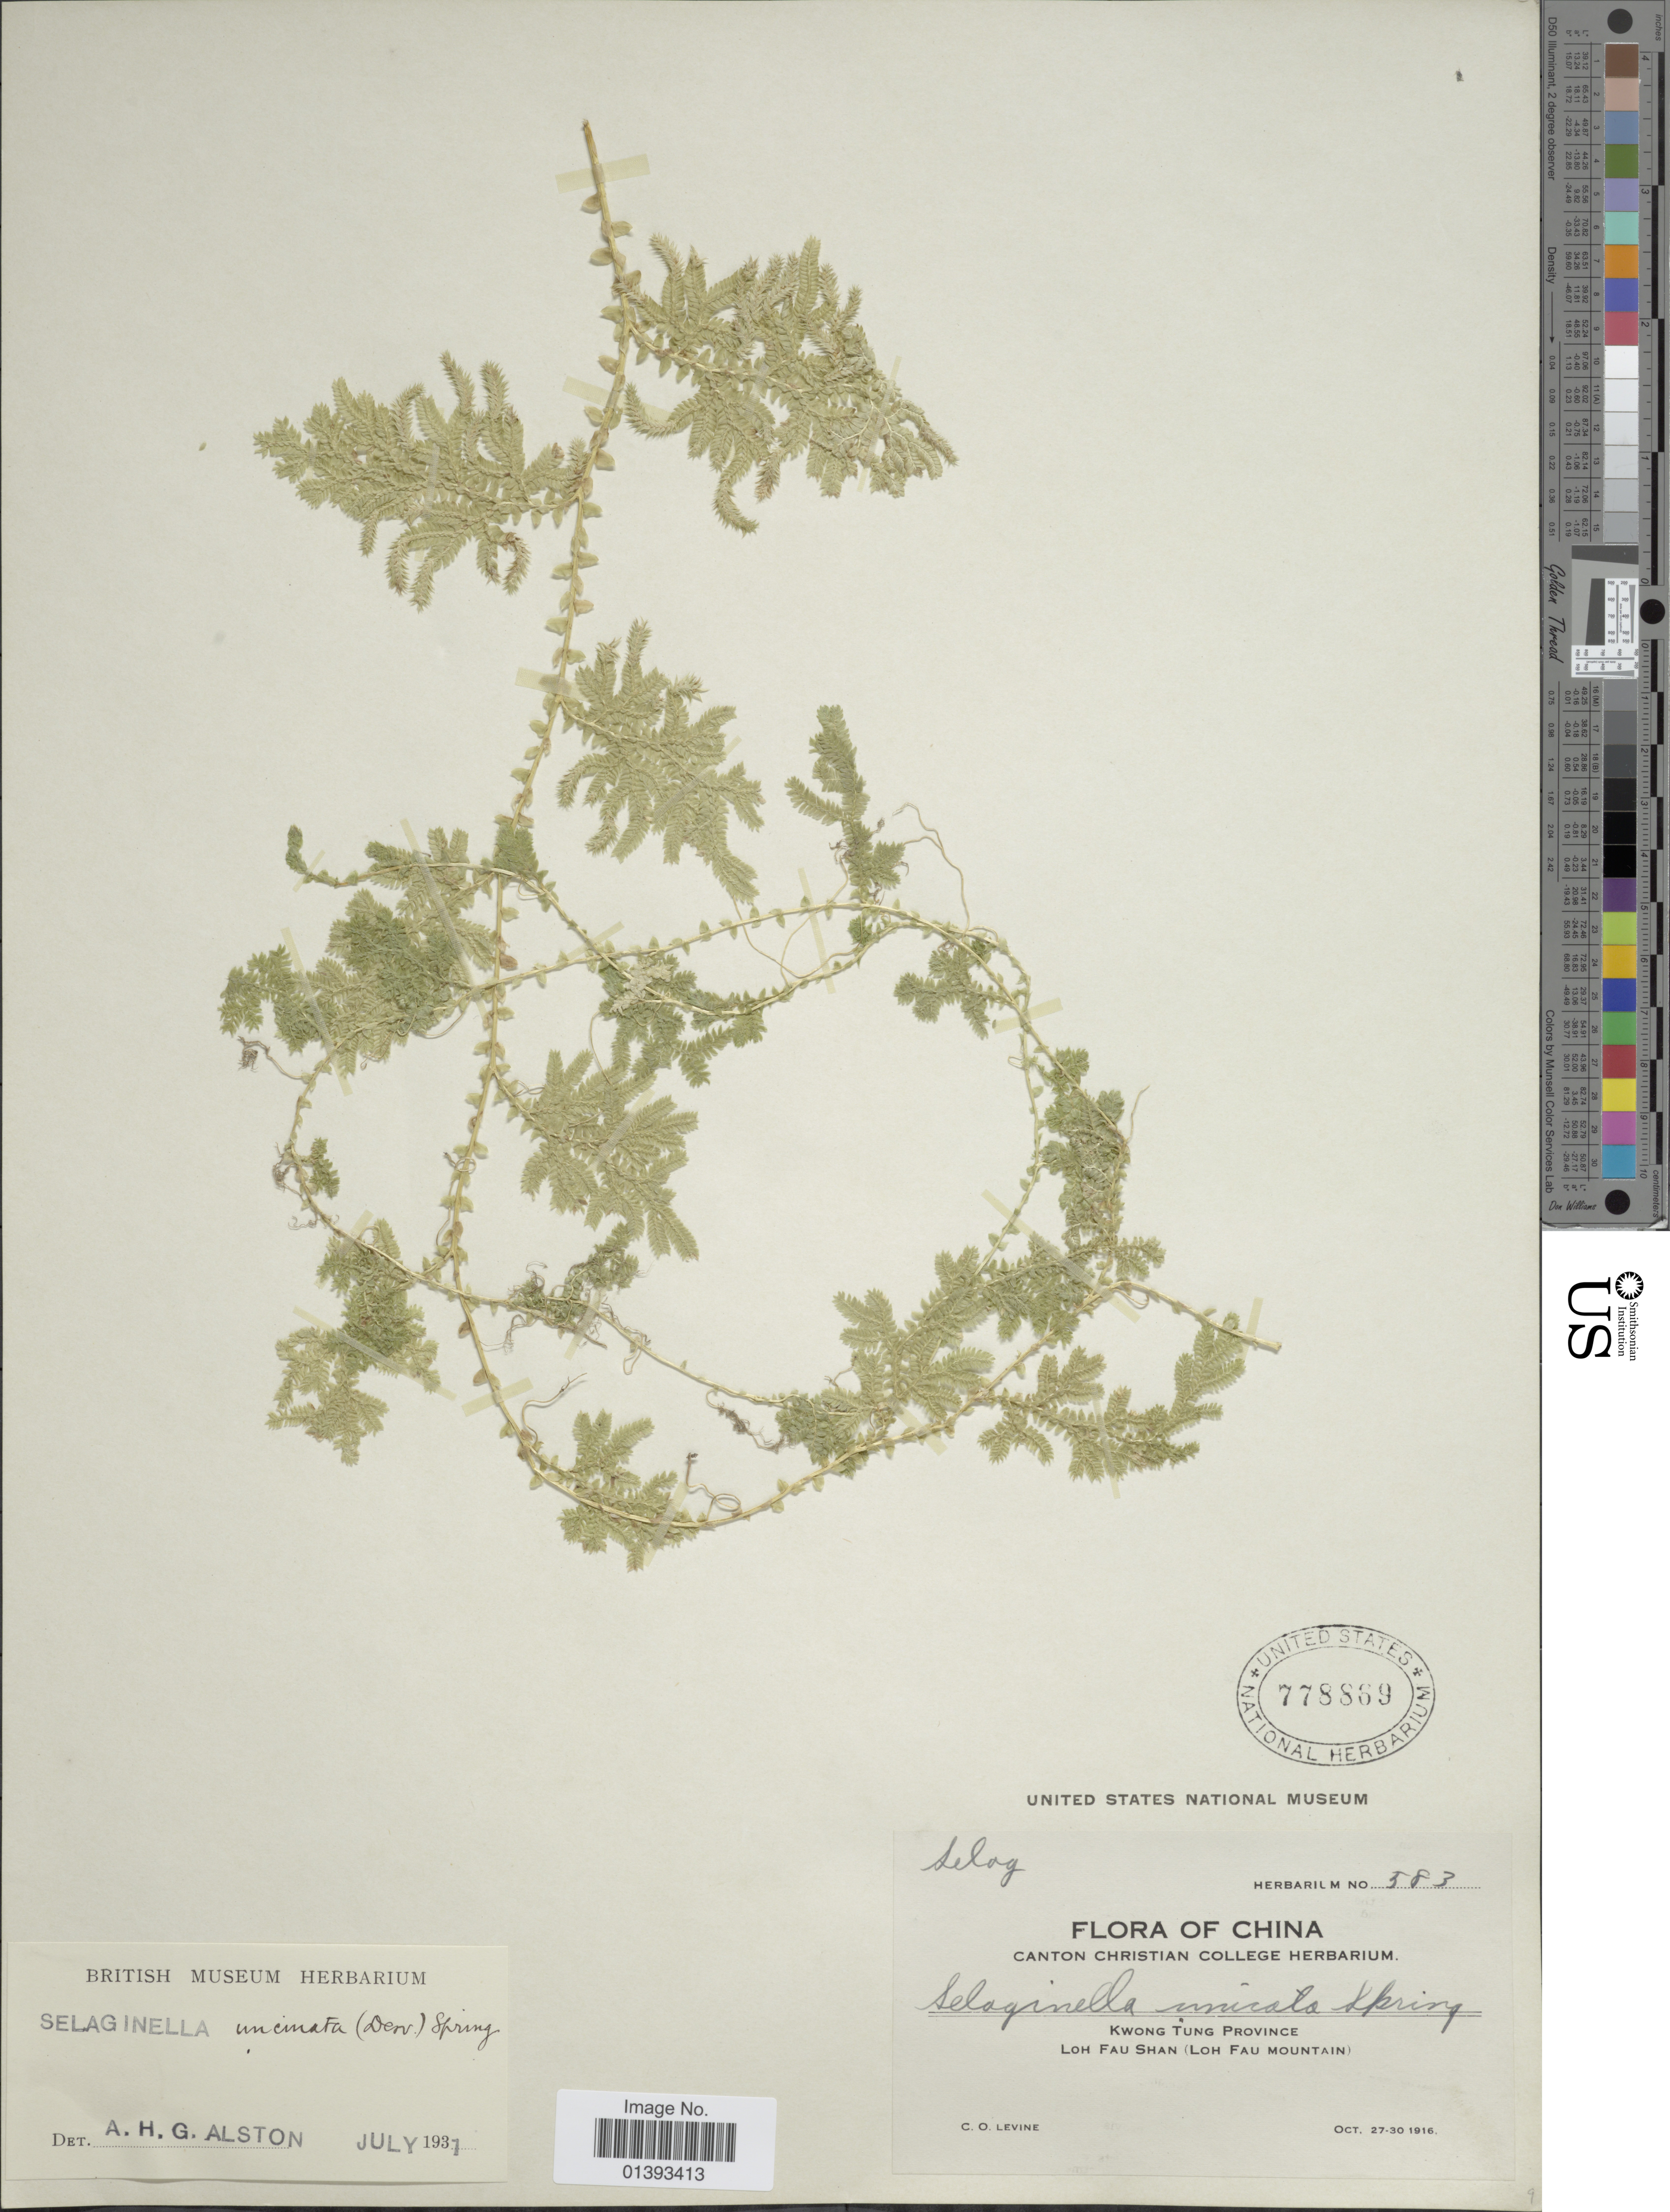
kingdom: Plantae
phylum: Tracheophyta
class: Lycopodiopsida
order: Selaginellales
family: Selaginellaceae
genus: Selaginella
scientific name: Selaginella uncinata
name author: (Desr. ex Poir.) Spring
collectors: C. O. Levine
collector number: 583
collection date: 1916-10-27/1916-10-30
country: China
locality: Kwang Tung province, Loh Fau Shan(Loh Fau Mountain)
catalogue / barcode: US 778869